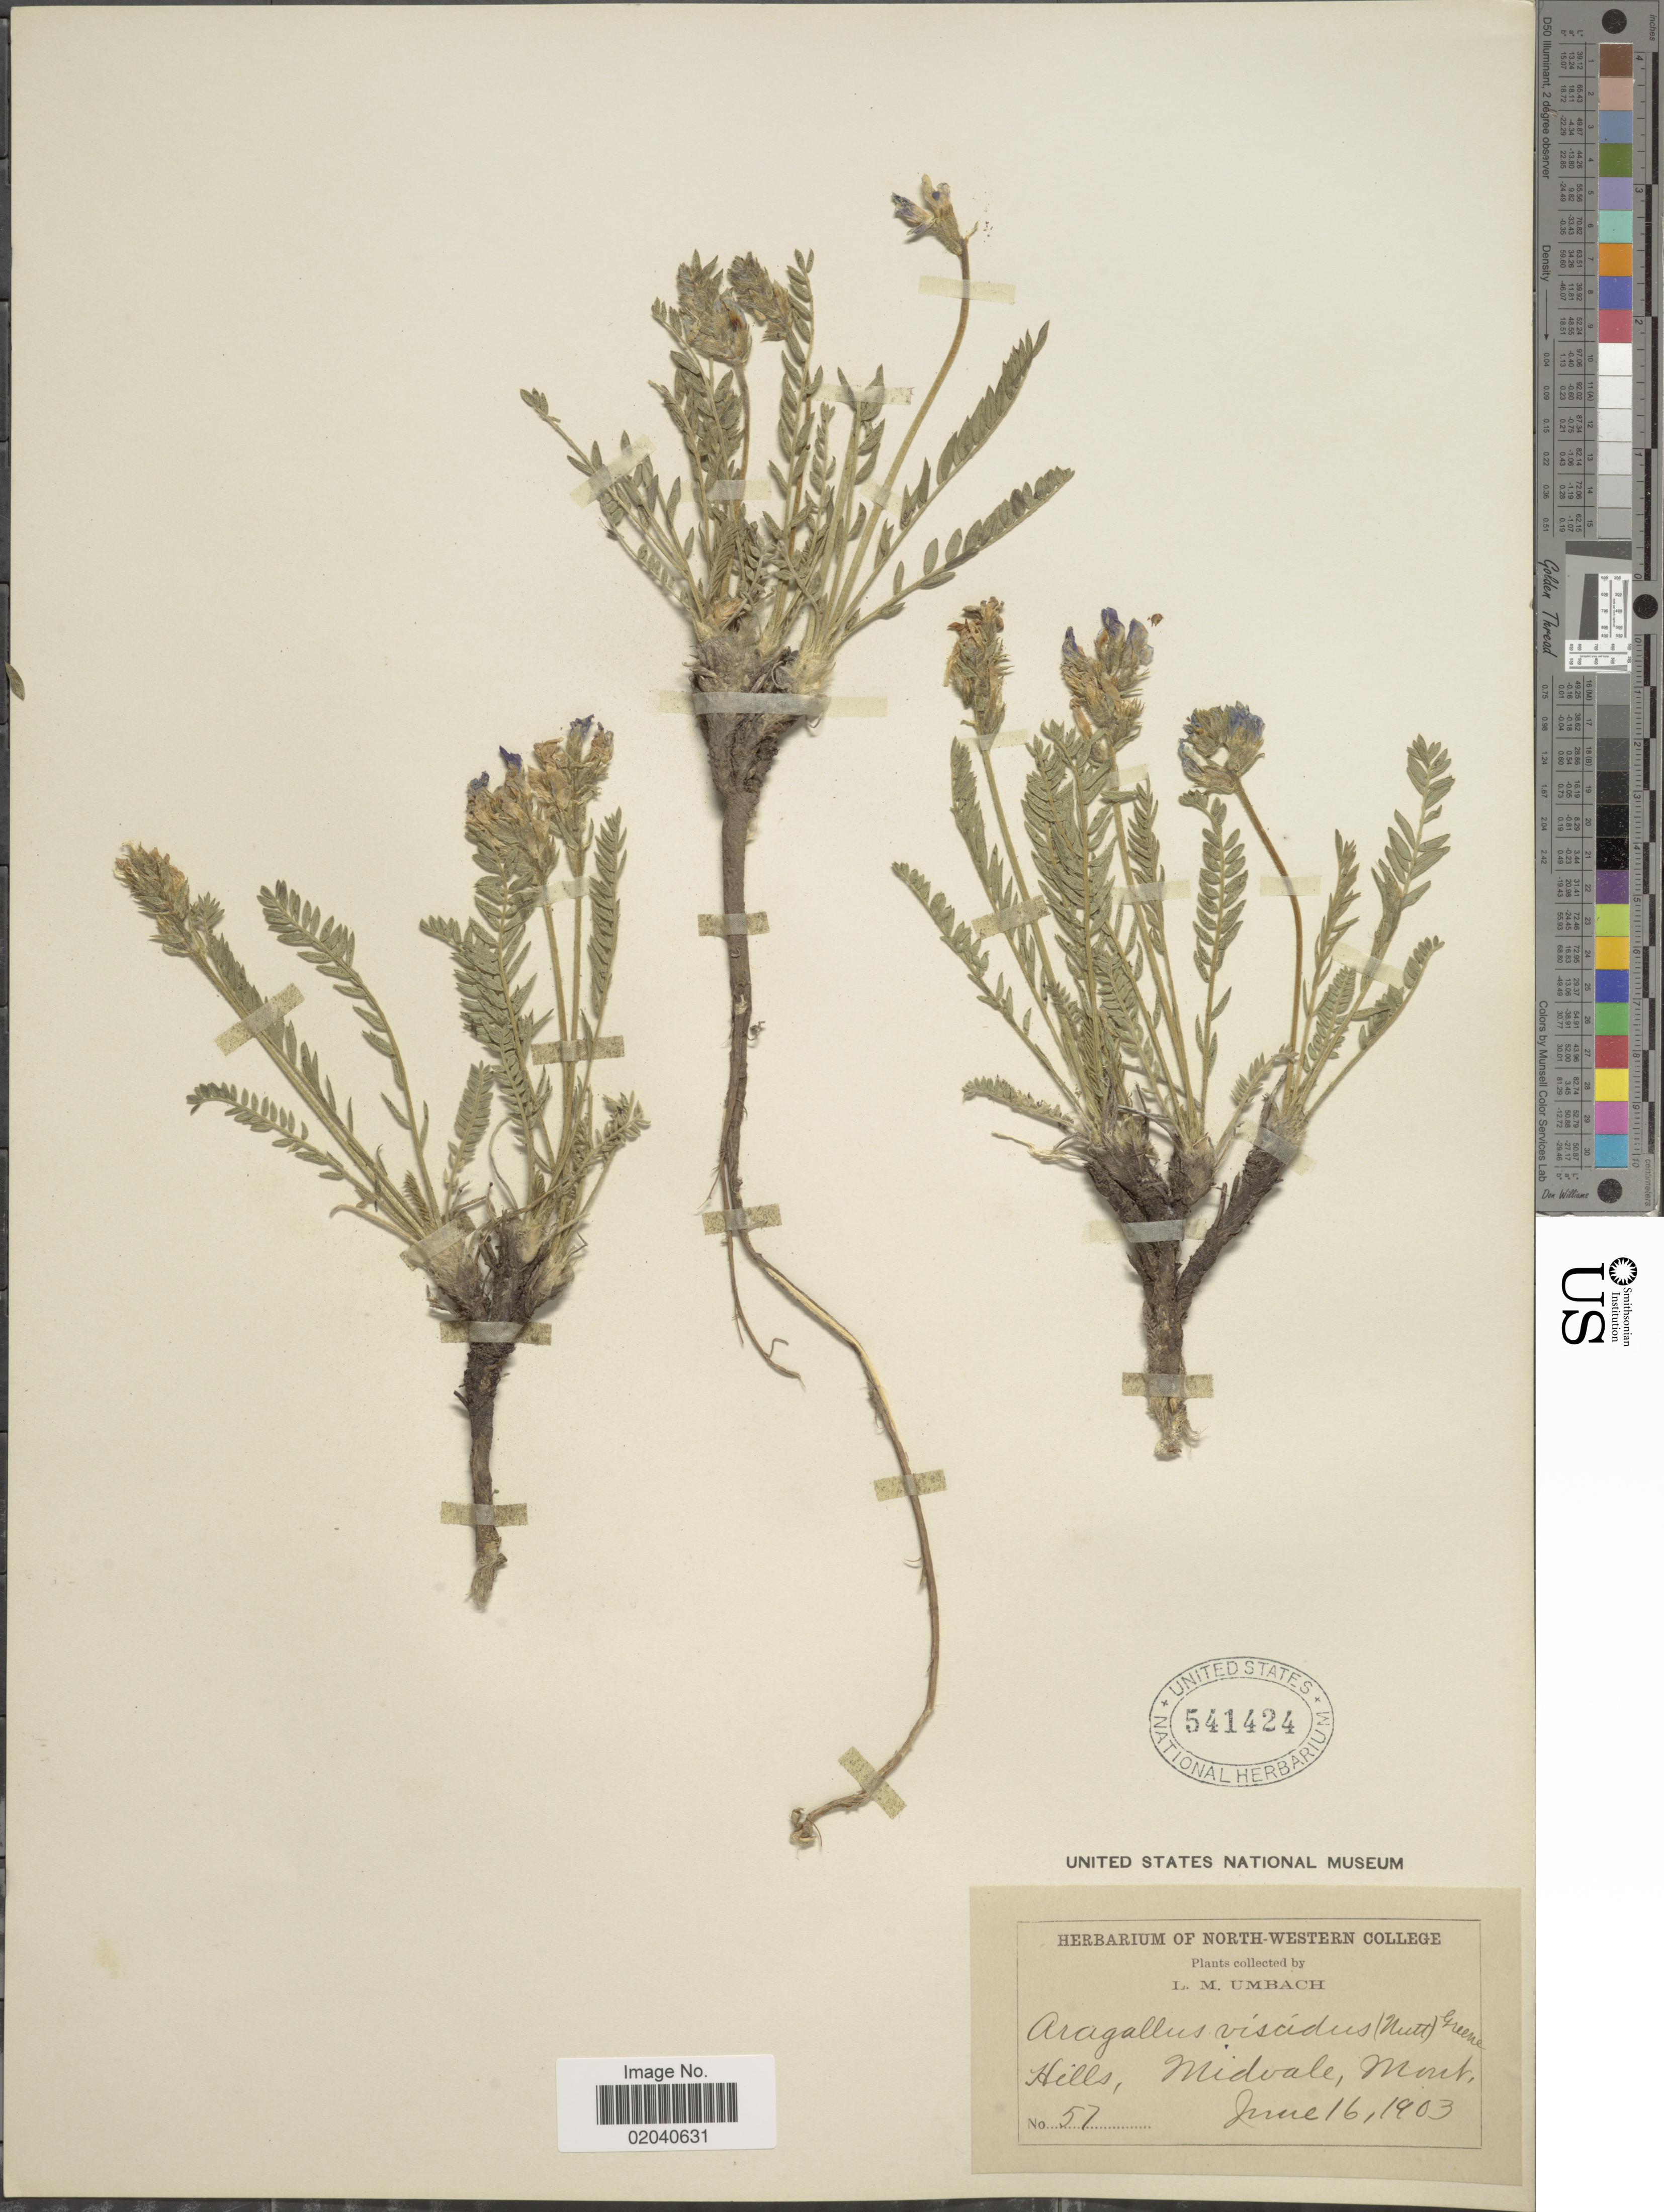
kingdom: Plantae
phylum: Tracheophyta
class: Magnoliopsida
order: Fabales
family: Fabaceae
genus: Oxytropis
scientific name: Oxytropis viscida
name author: Nutt.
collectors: L. M. Umbach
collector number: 57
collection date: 1903-06-16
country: United States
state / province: Montana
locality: Hills, Midvale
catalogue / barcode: US 541424